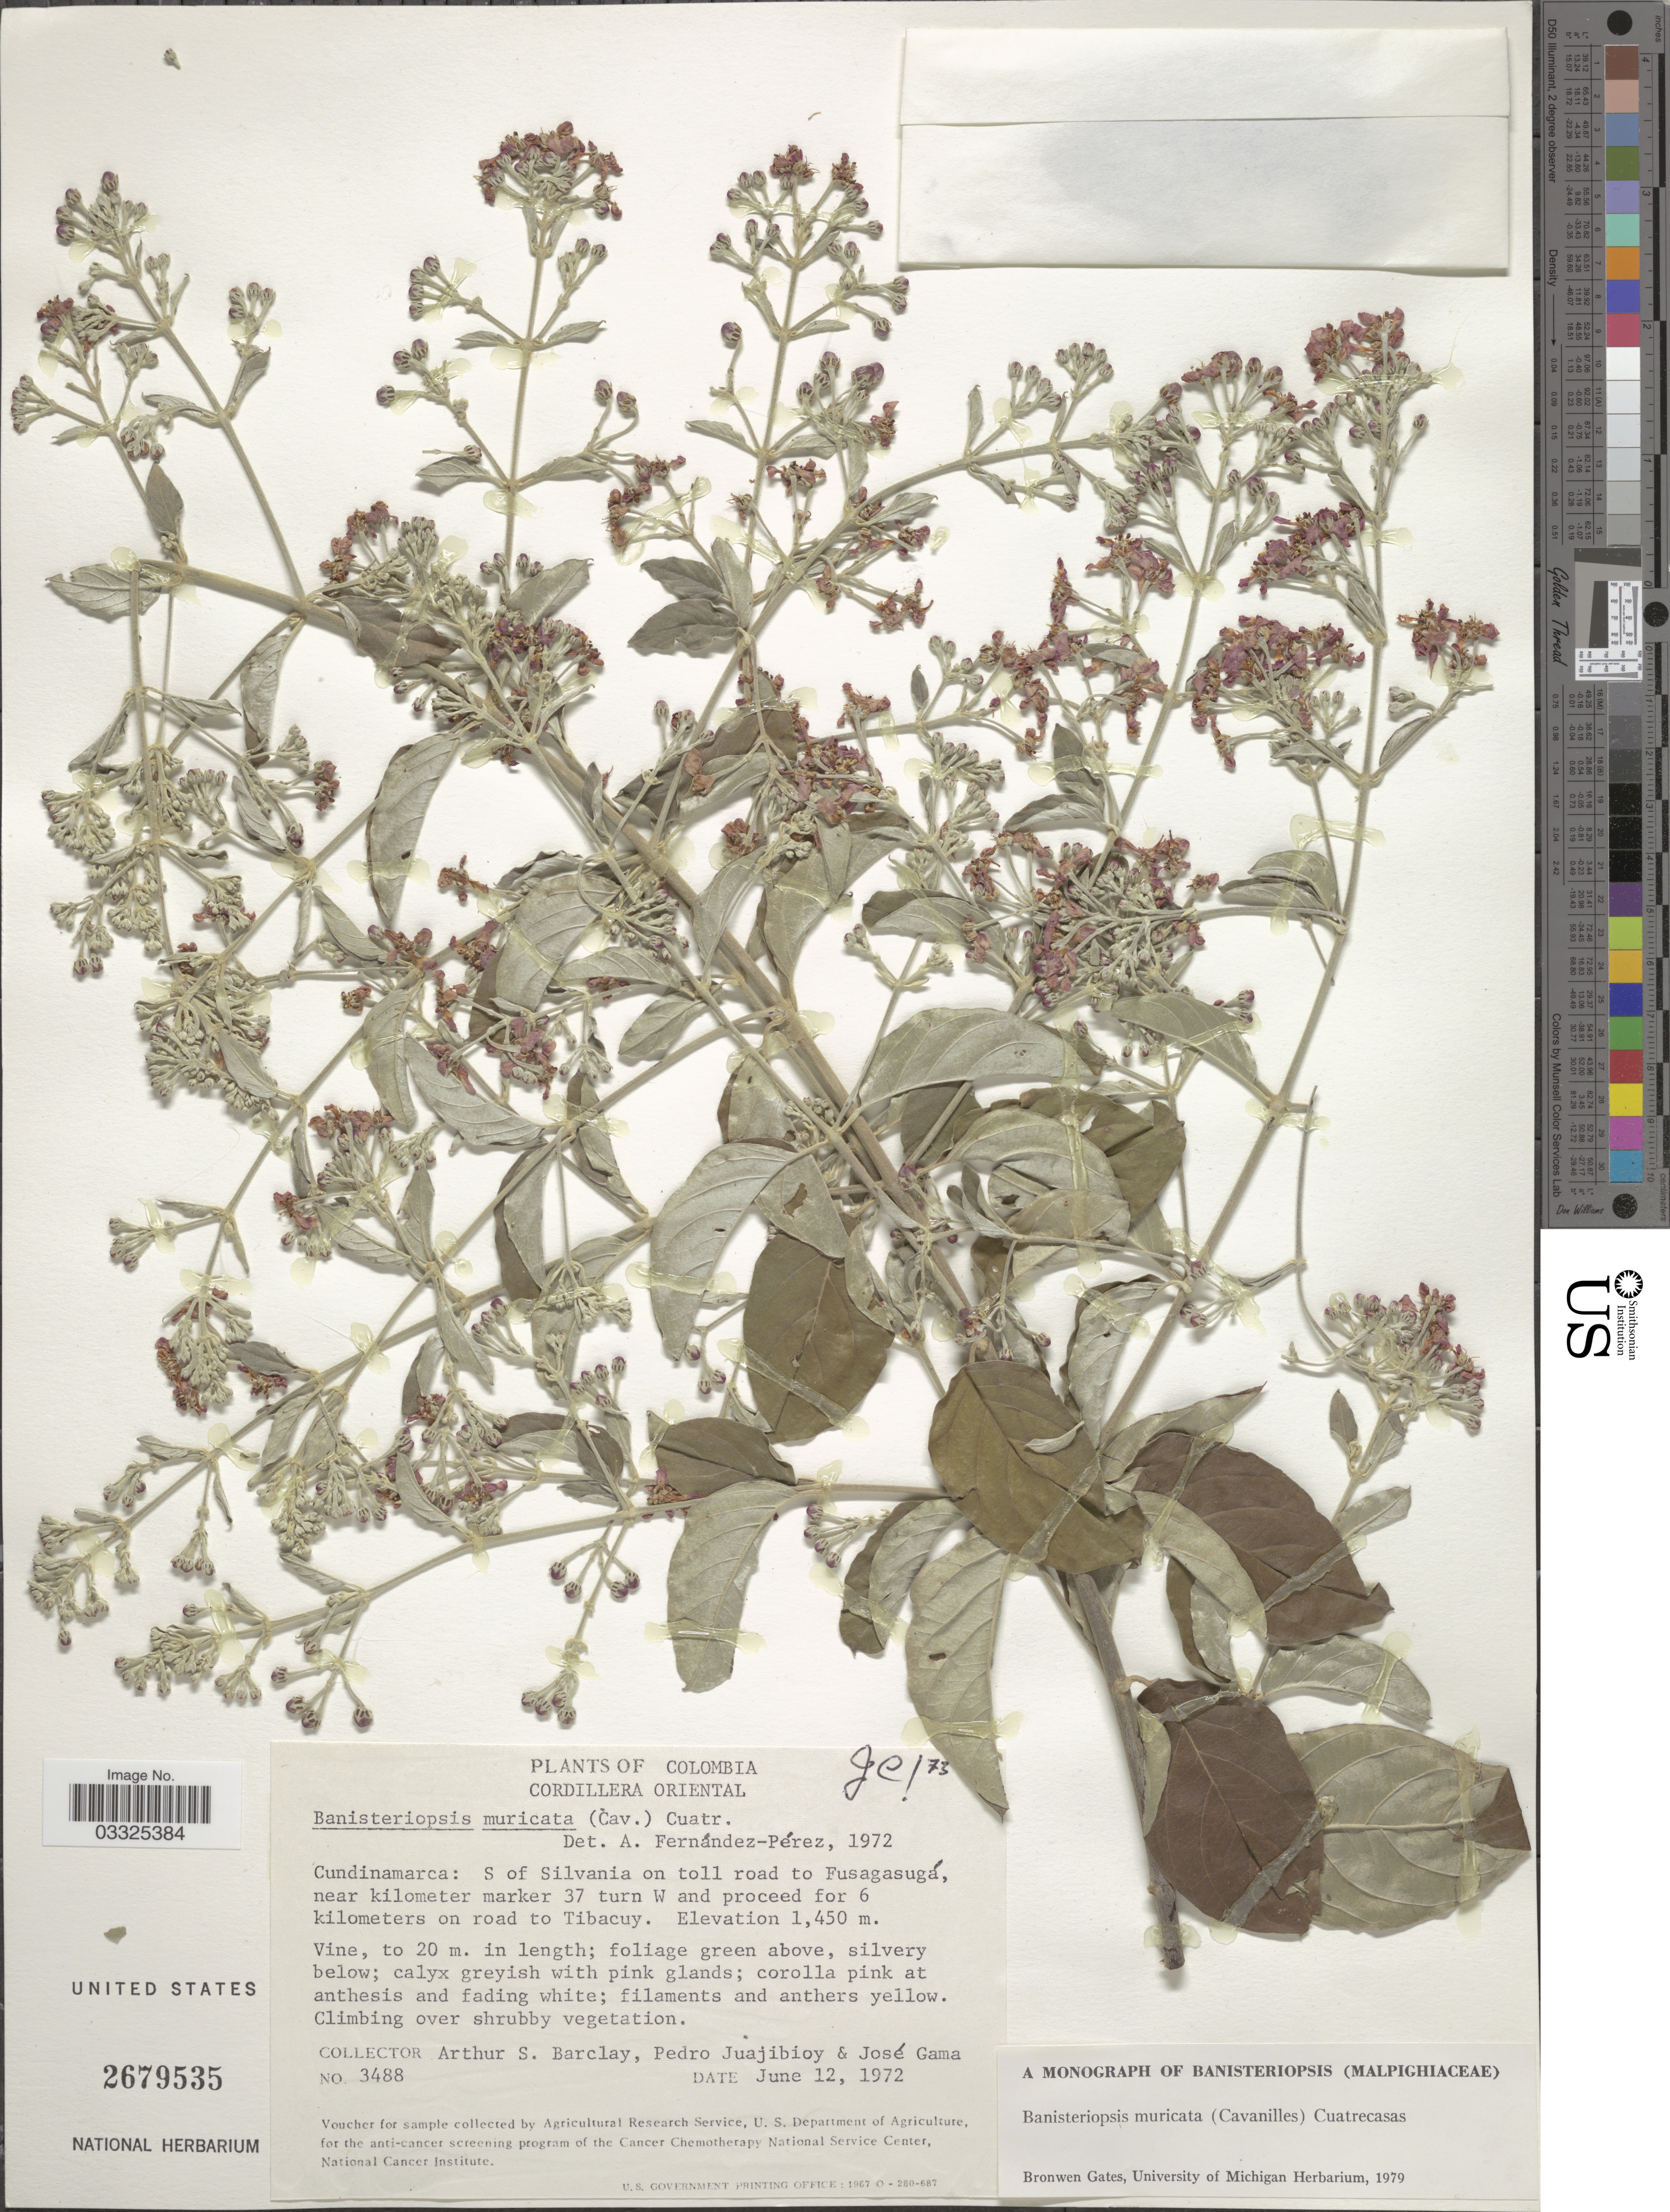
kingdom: Plantae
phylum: Tracheophyta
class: Magnoliopsida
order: Malpighiales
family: Malpighiaceae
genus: Banisteriopsis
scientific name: Banisteriopsis muricata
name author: (Cav.) Cuatrec.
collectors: A. S. Barclay, P. Juajibioy & J. Gama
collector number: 3488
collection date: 1972-06-12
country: Colombia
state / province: Cundinamarca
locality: Cordillera Oriental, S of Silvania on toll road to Fusagasugá, near kilometer marker 37 turn W and proceed for 6 kilometers on road to Tibacuy.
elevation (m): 1450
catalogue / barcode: US 2679535